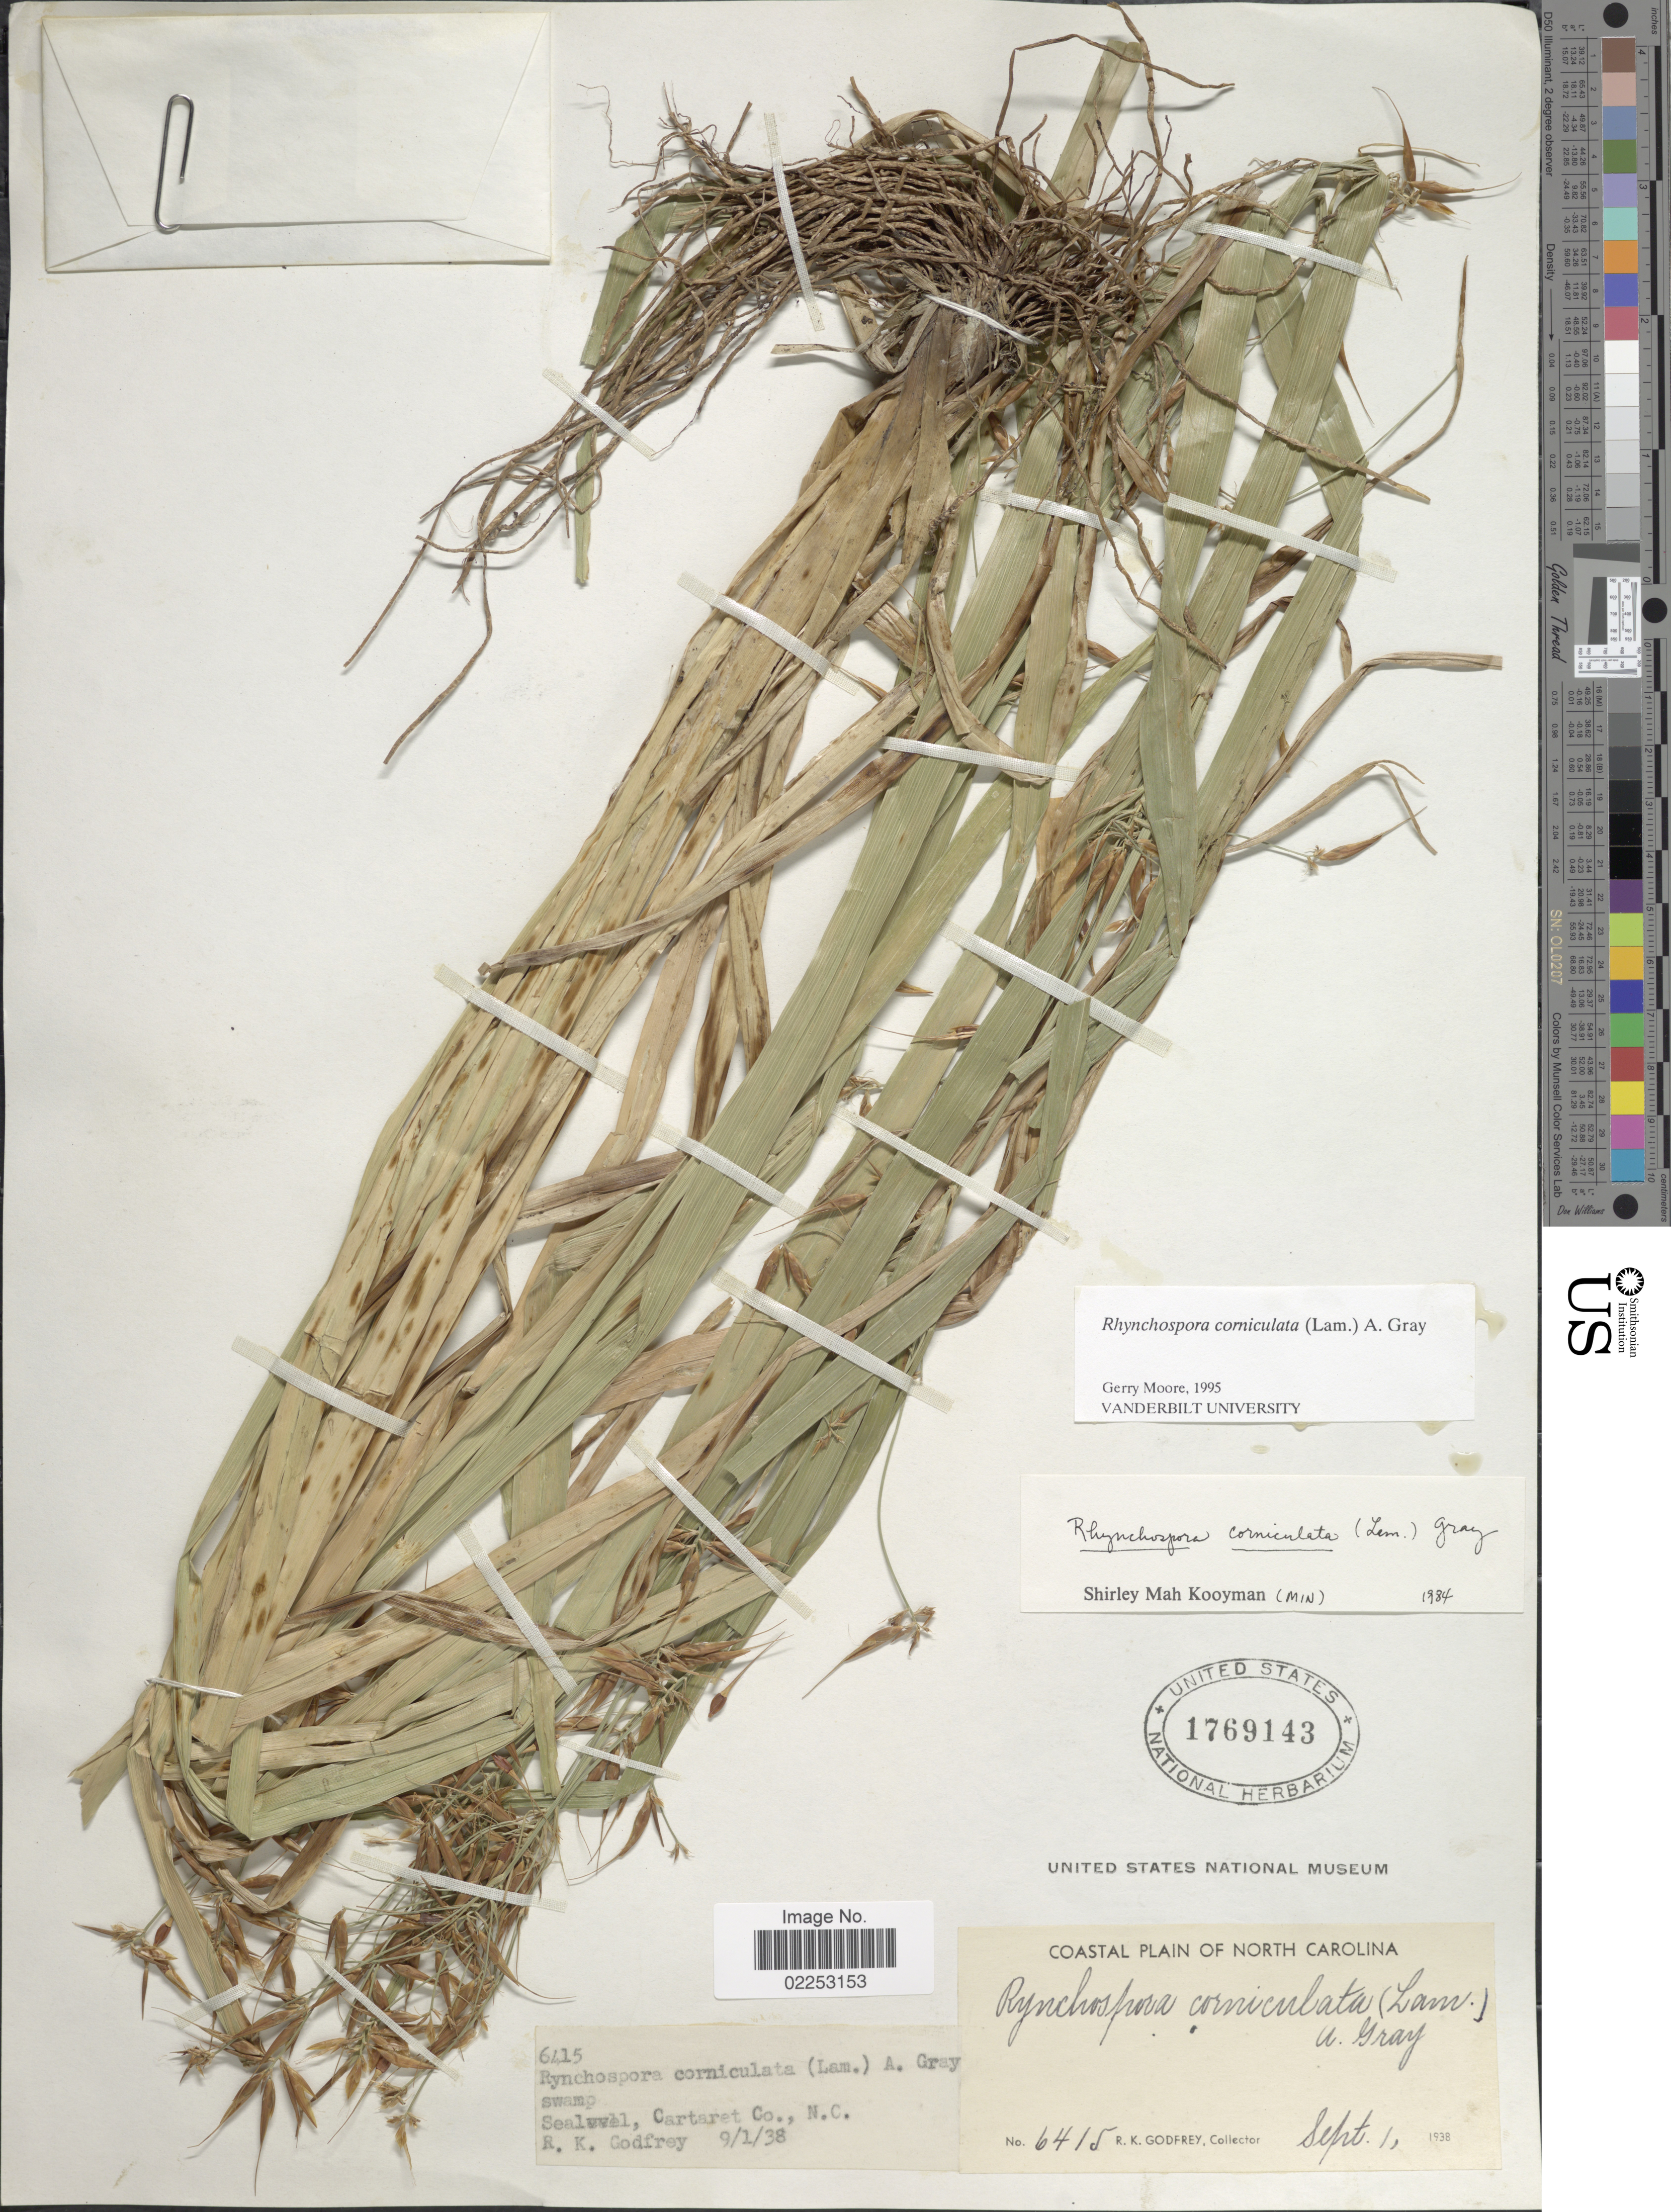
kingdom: Plantae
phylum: Tracheophyta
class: Liliopsida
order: Poales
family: Cyperaceae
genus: Rhynchospora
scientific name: Rhynchospora corniculata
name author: (Lam.) A. Gray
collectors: R. K. Godfrey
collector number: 6415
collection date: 1938-09-01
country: United States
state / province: North Carolina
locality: Coastal Plain. Sealevel, Cartaret Co.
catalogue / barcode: US 1769143